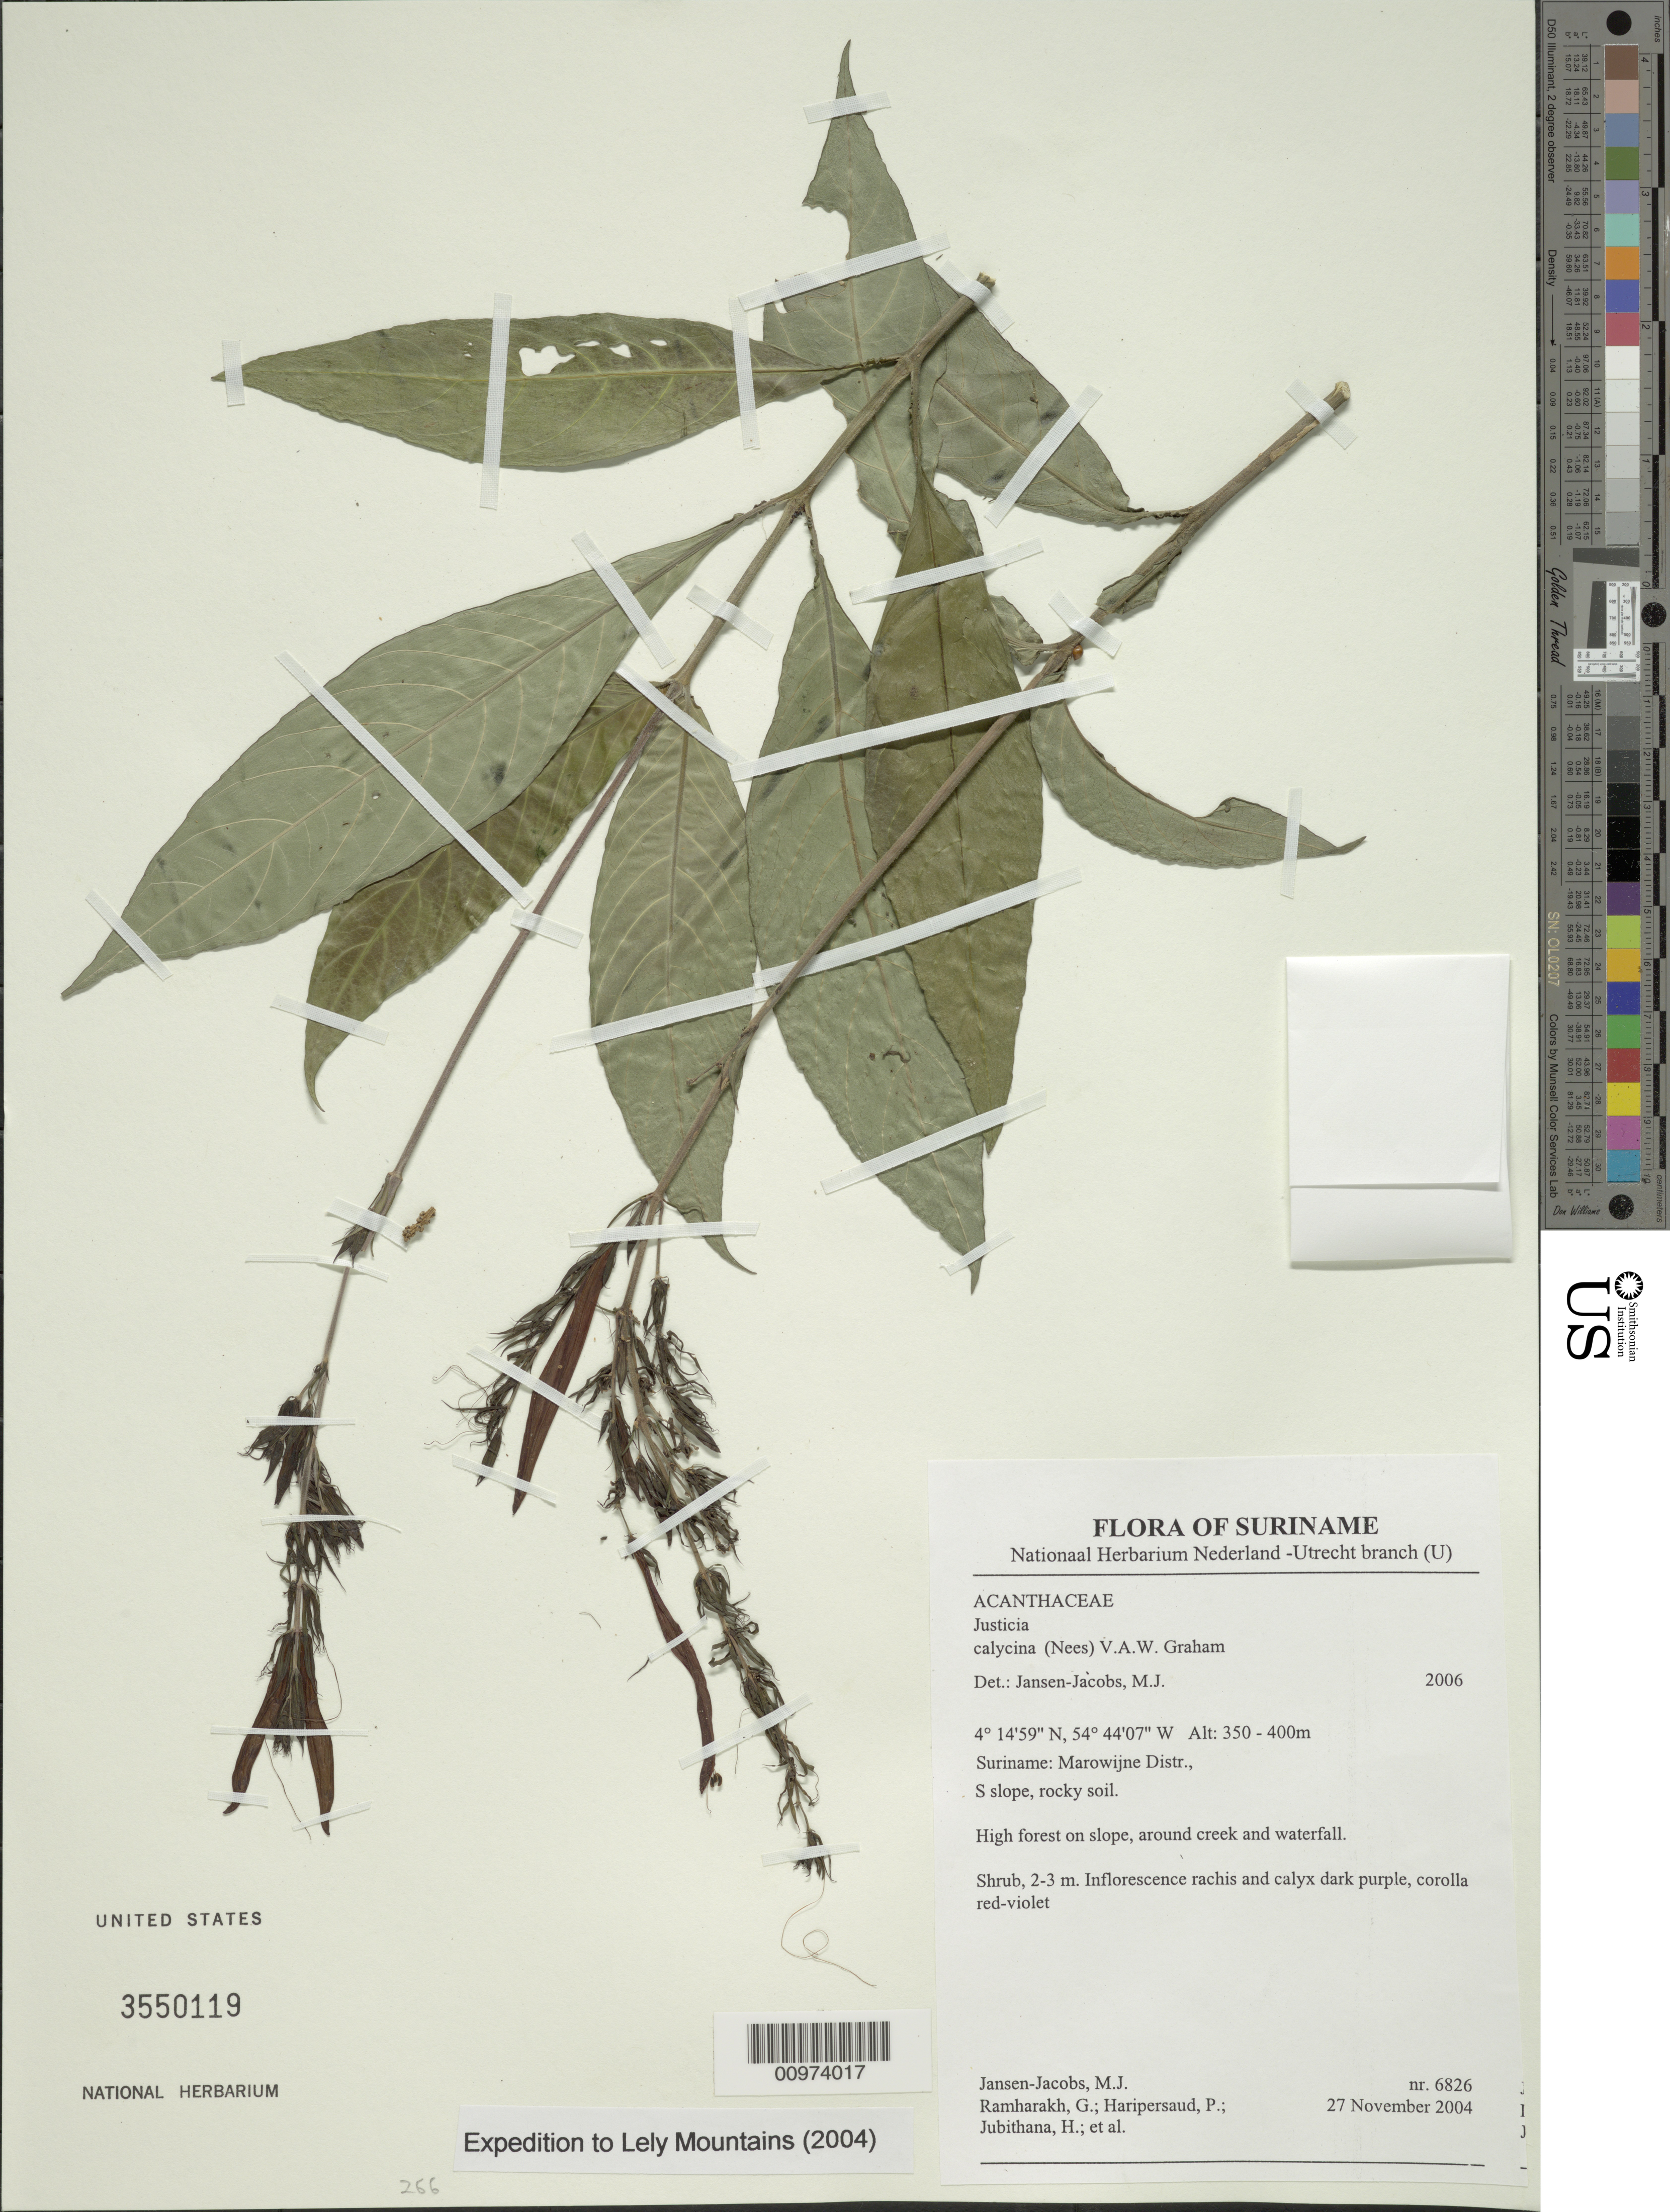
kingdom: Plantae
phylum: Tracheophyta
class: Magnoliopsida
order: Lamiales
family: Acanthaceae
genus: Justicia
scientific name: Justicia calycina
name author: (Nees) V.A.W. Graham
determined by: Jansen-Jacobs, M. J., (U), Nationaal Herbarium Nederland, Utrecht University branch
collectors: M. J. Jansen-Jacobs et al.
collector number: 6826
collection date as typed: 27-Nov-04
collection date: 2004-11-27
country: Suriname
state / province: Marowijne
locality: Marowijne Distr., S slope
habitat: Rocky soil. High forest on slope, around creek and waterfall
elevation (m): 350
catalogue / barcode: US 3550119